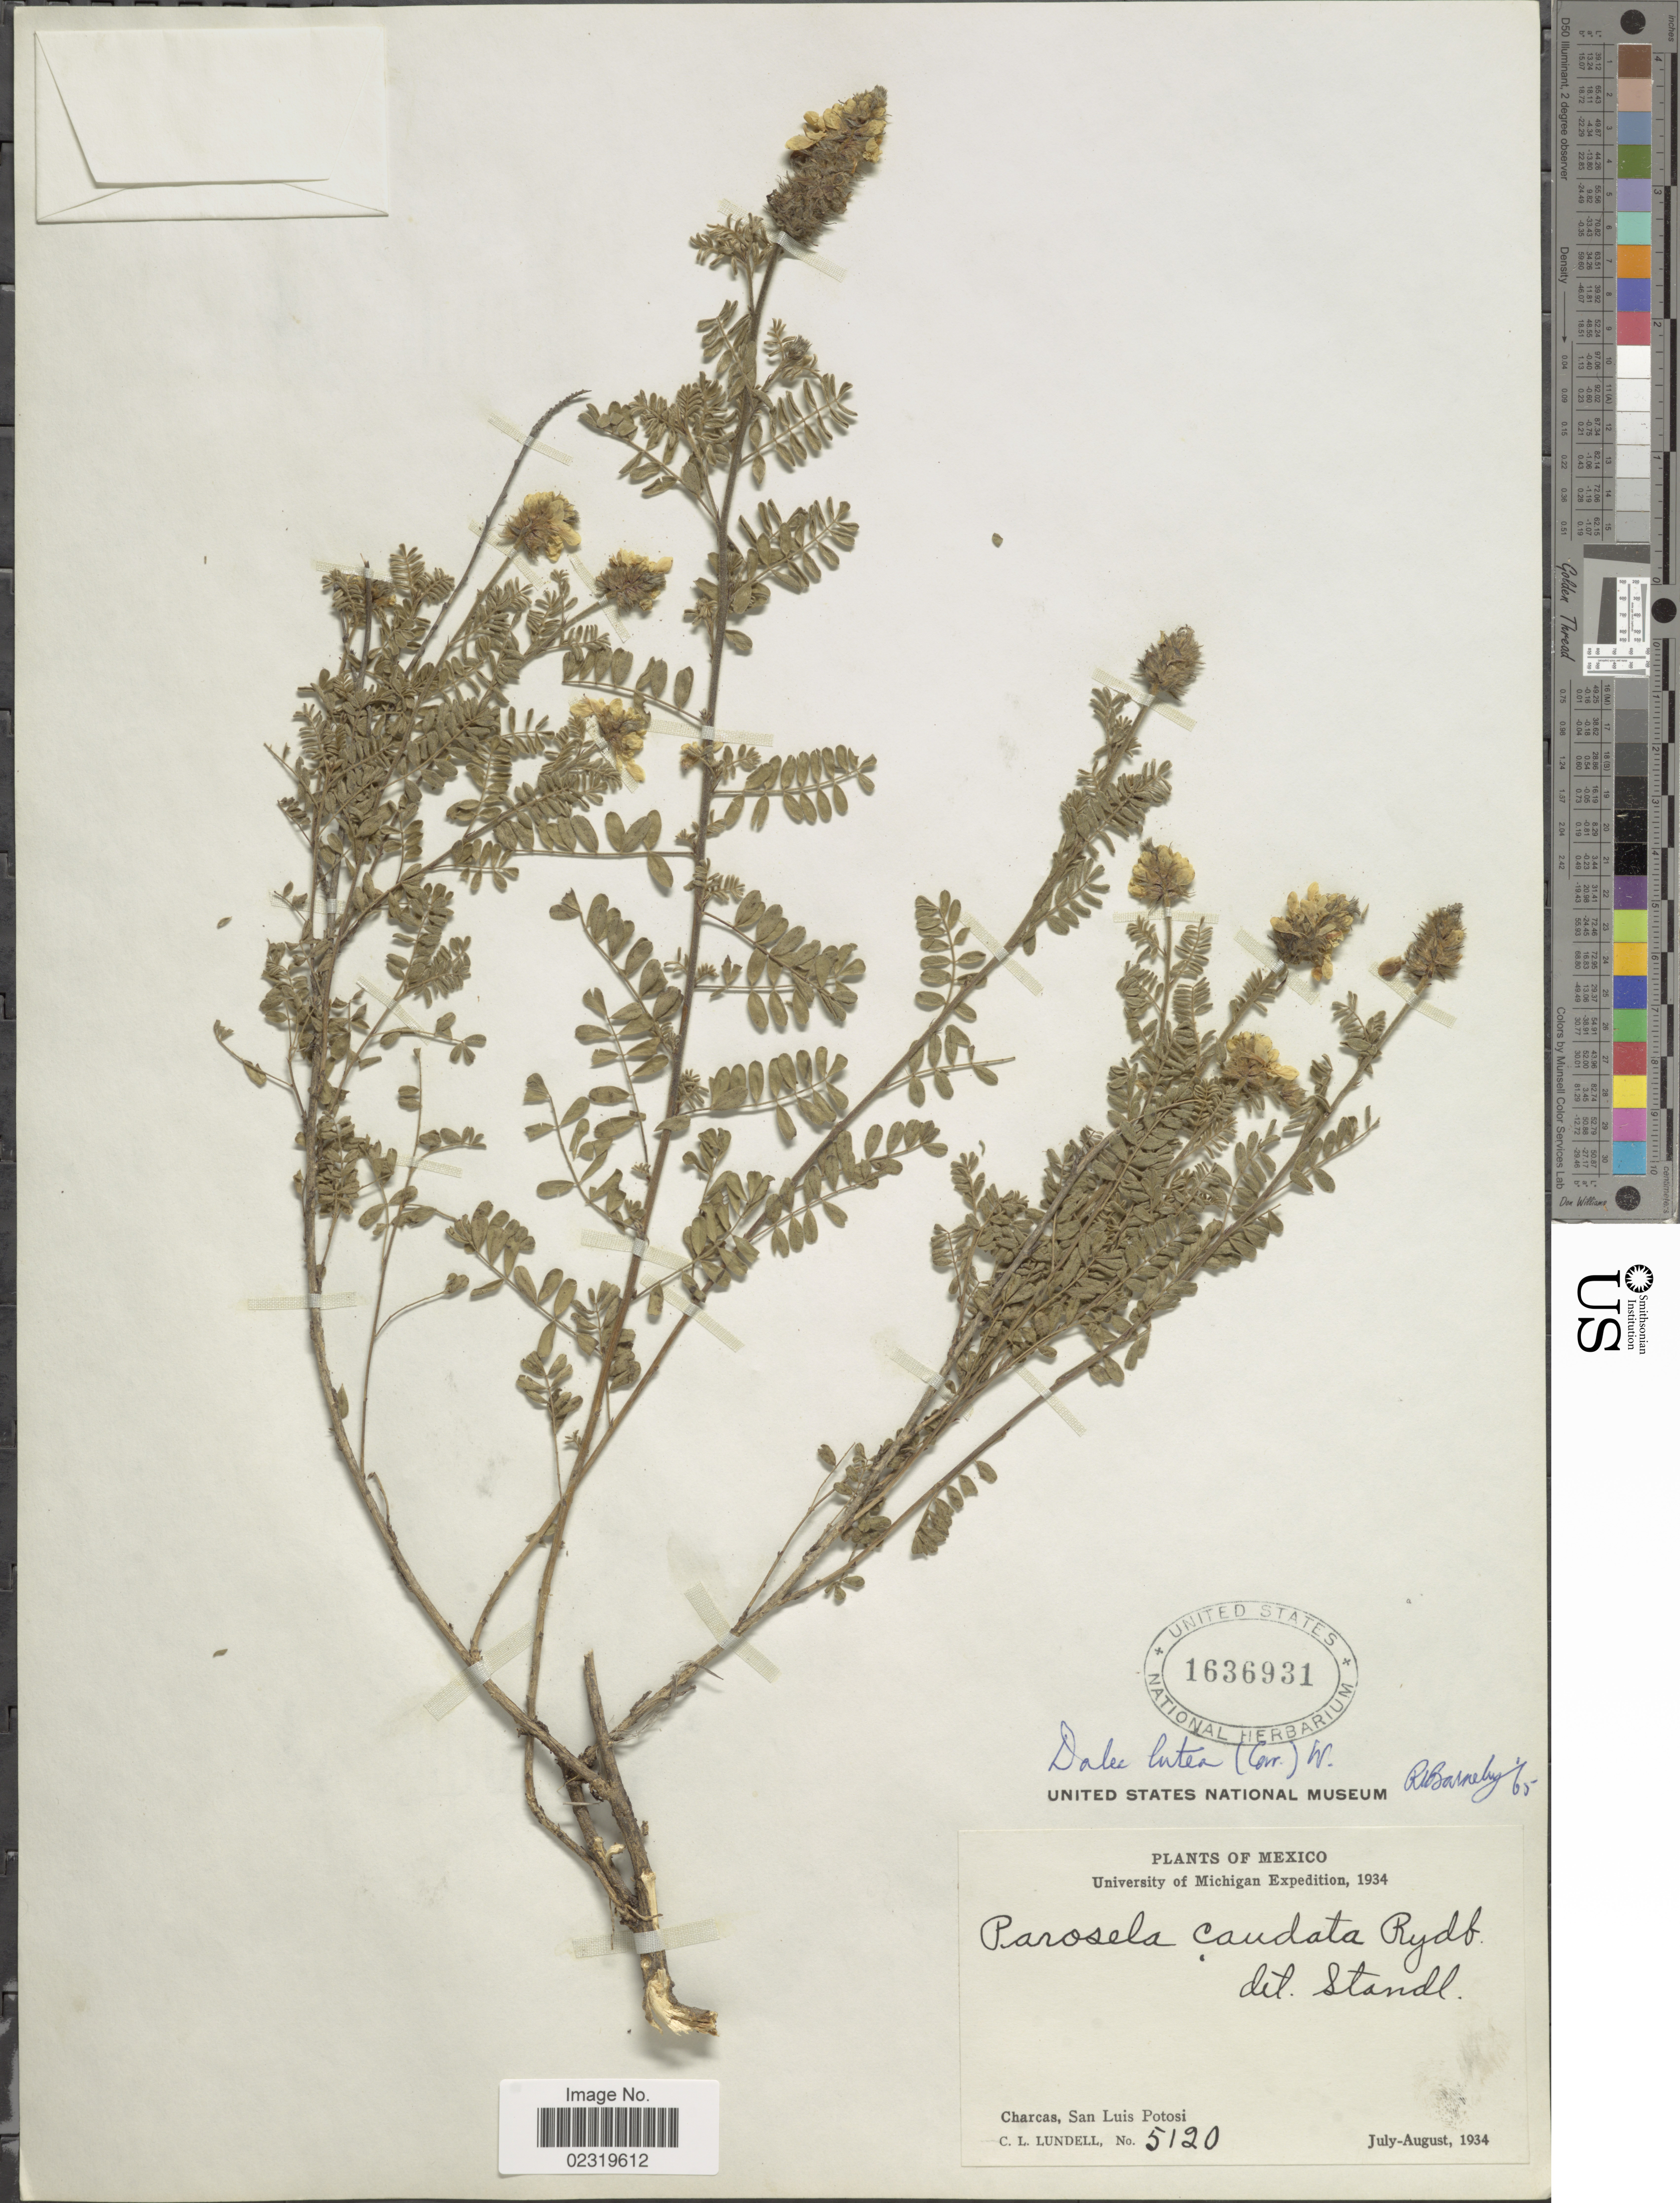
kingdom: Plantae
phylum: Tracheophyta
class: Magnoliopsida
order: Fabales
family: Fabaceae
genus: Dalea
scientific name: Dalea lutea var. lutea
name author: (Cav.) Willd.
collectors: C. L. Lundell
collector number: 5120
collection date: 1934-07/1934-08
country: Mexico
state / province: San Luis Potosí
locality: Charcas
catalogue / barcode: US 1636931